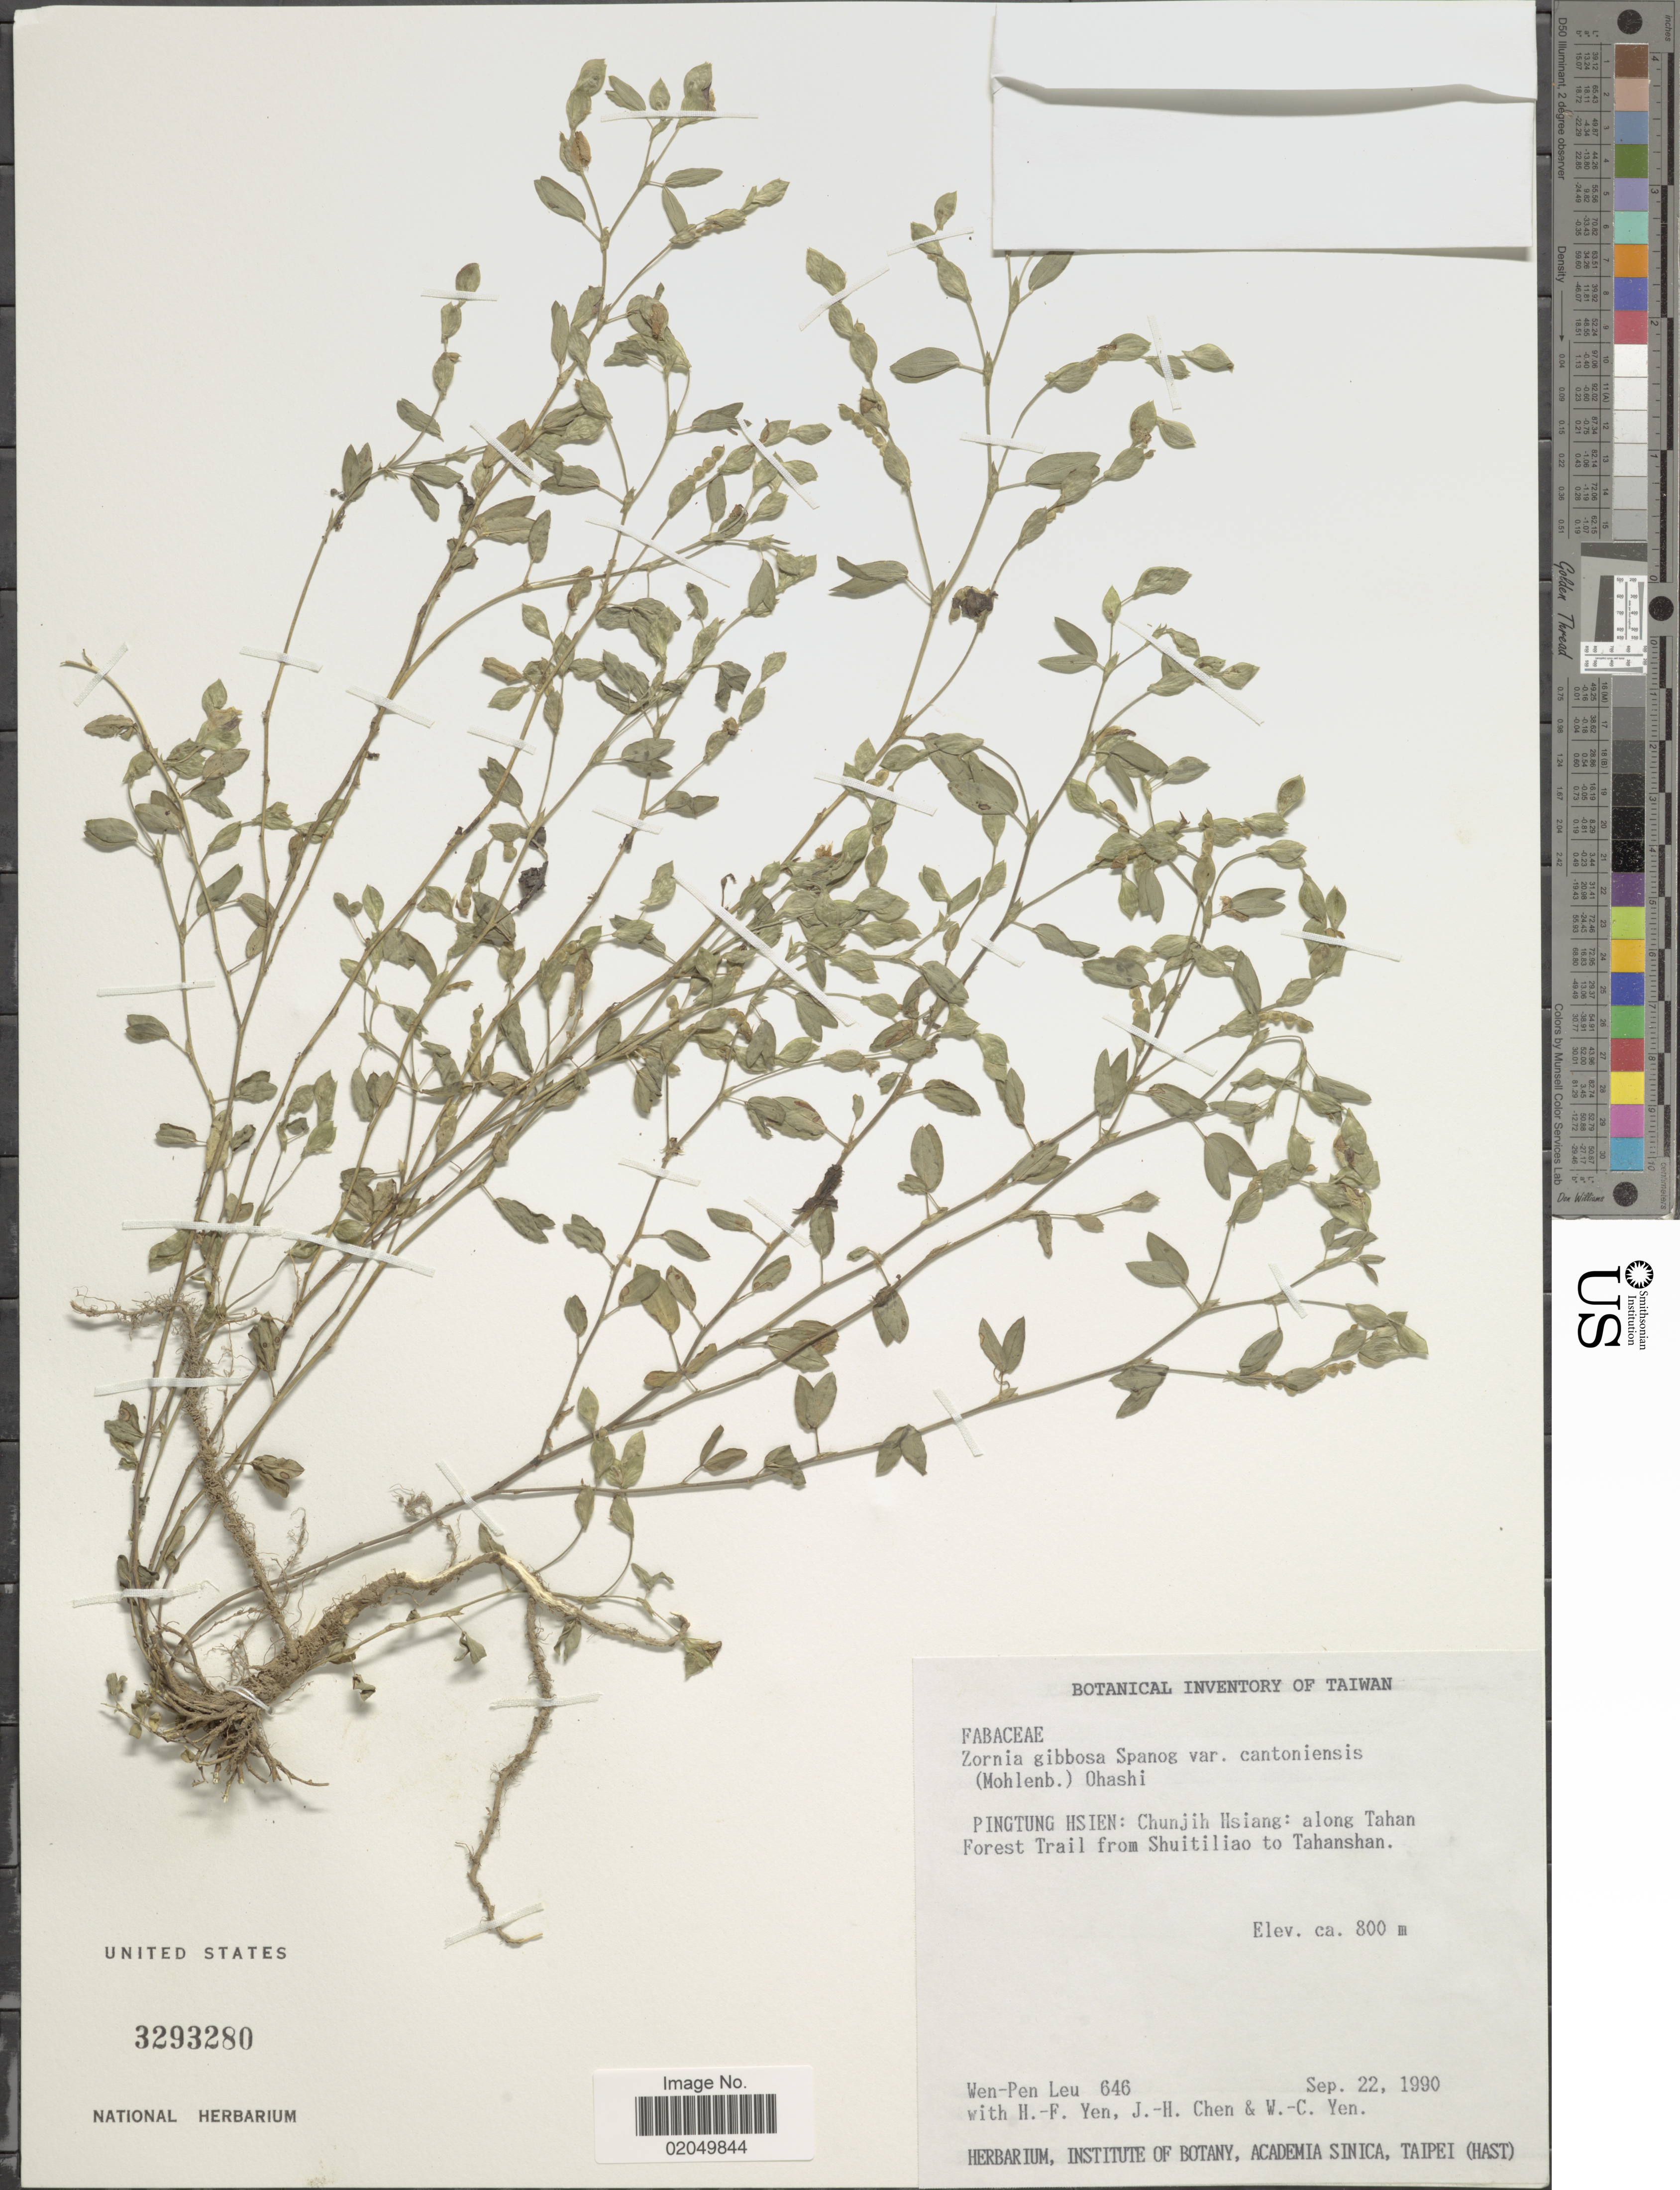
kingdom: Plantae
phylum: Tracheophyta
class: Magnoliopsida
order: Fabales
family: Fabaceae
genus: Zornia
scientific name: Zornia gibbosa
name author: Spanoghe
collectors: W. Leu, H. Yen, J. H. Chen & W. Yen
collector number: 646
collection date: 1990-09-22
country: Taiwan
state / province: Pingtung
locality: Pingtung Hsien, Chunjih Hsiang, along Tahan Forest Trail from Shuitiliao to Tahanshan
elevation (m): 800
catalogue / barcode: US 3293280